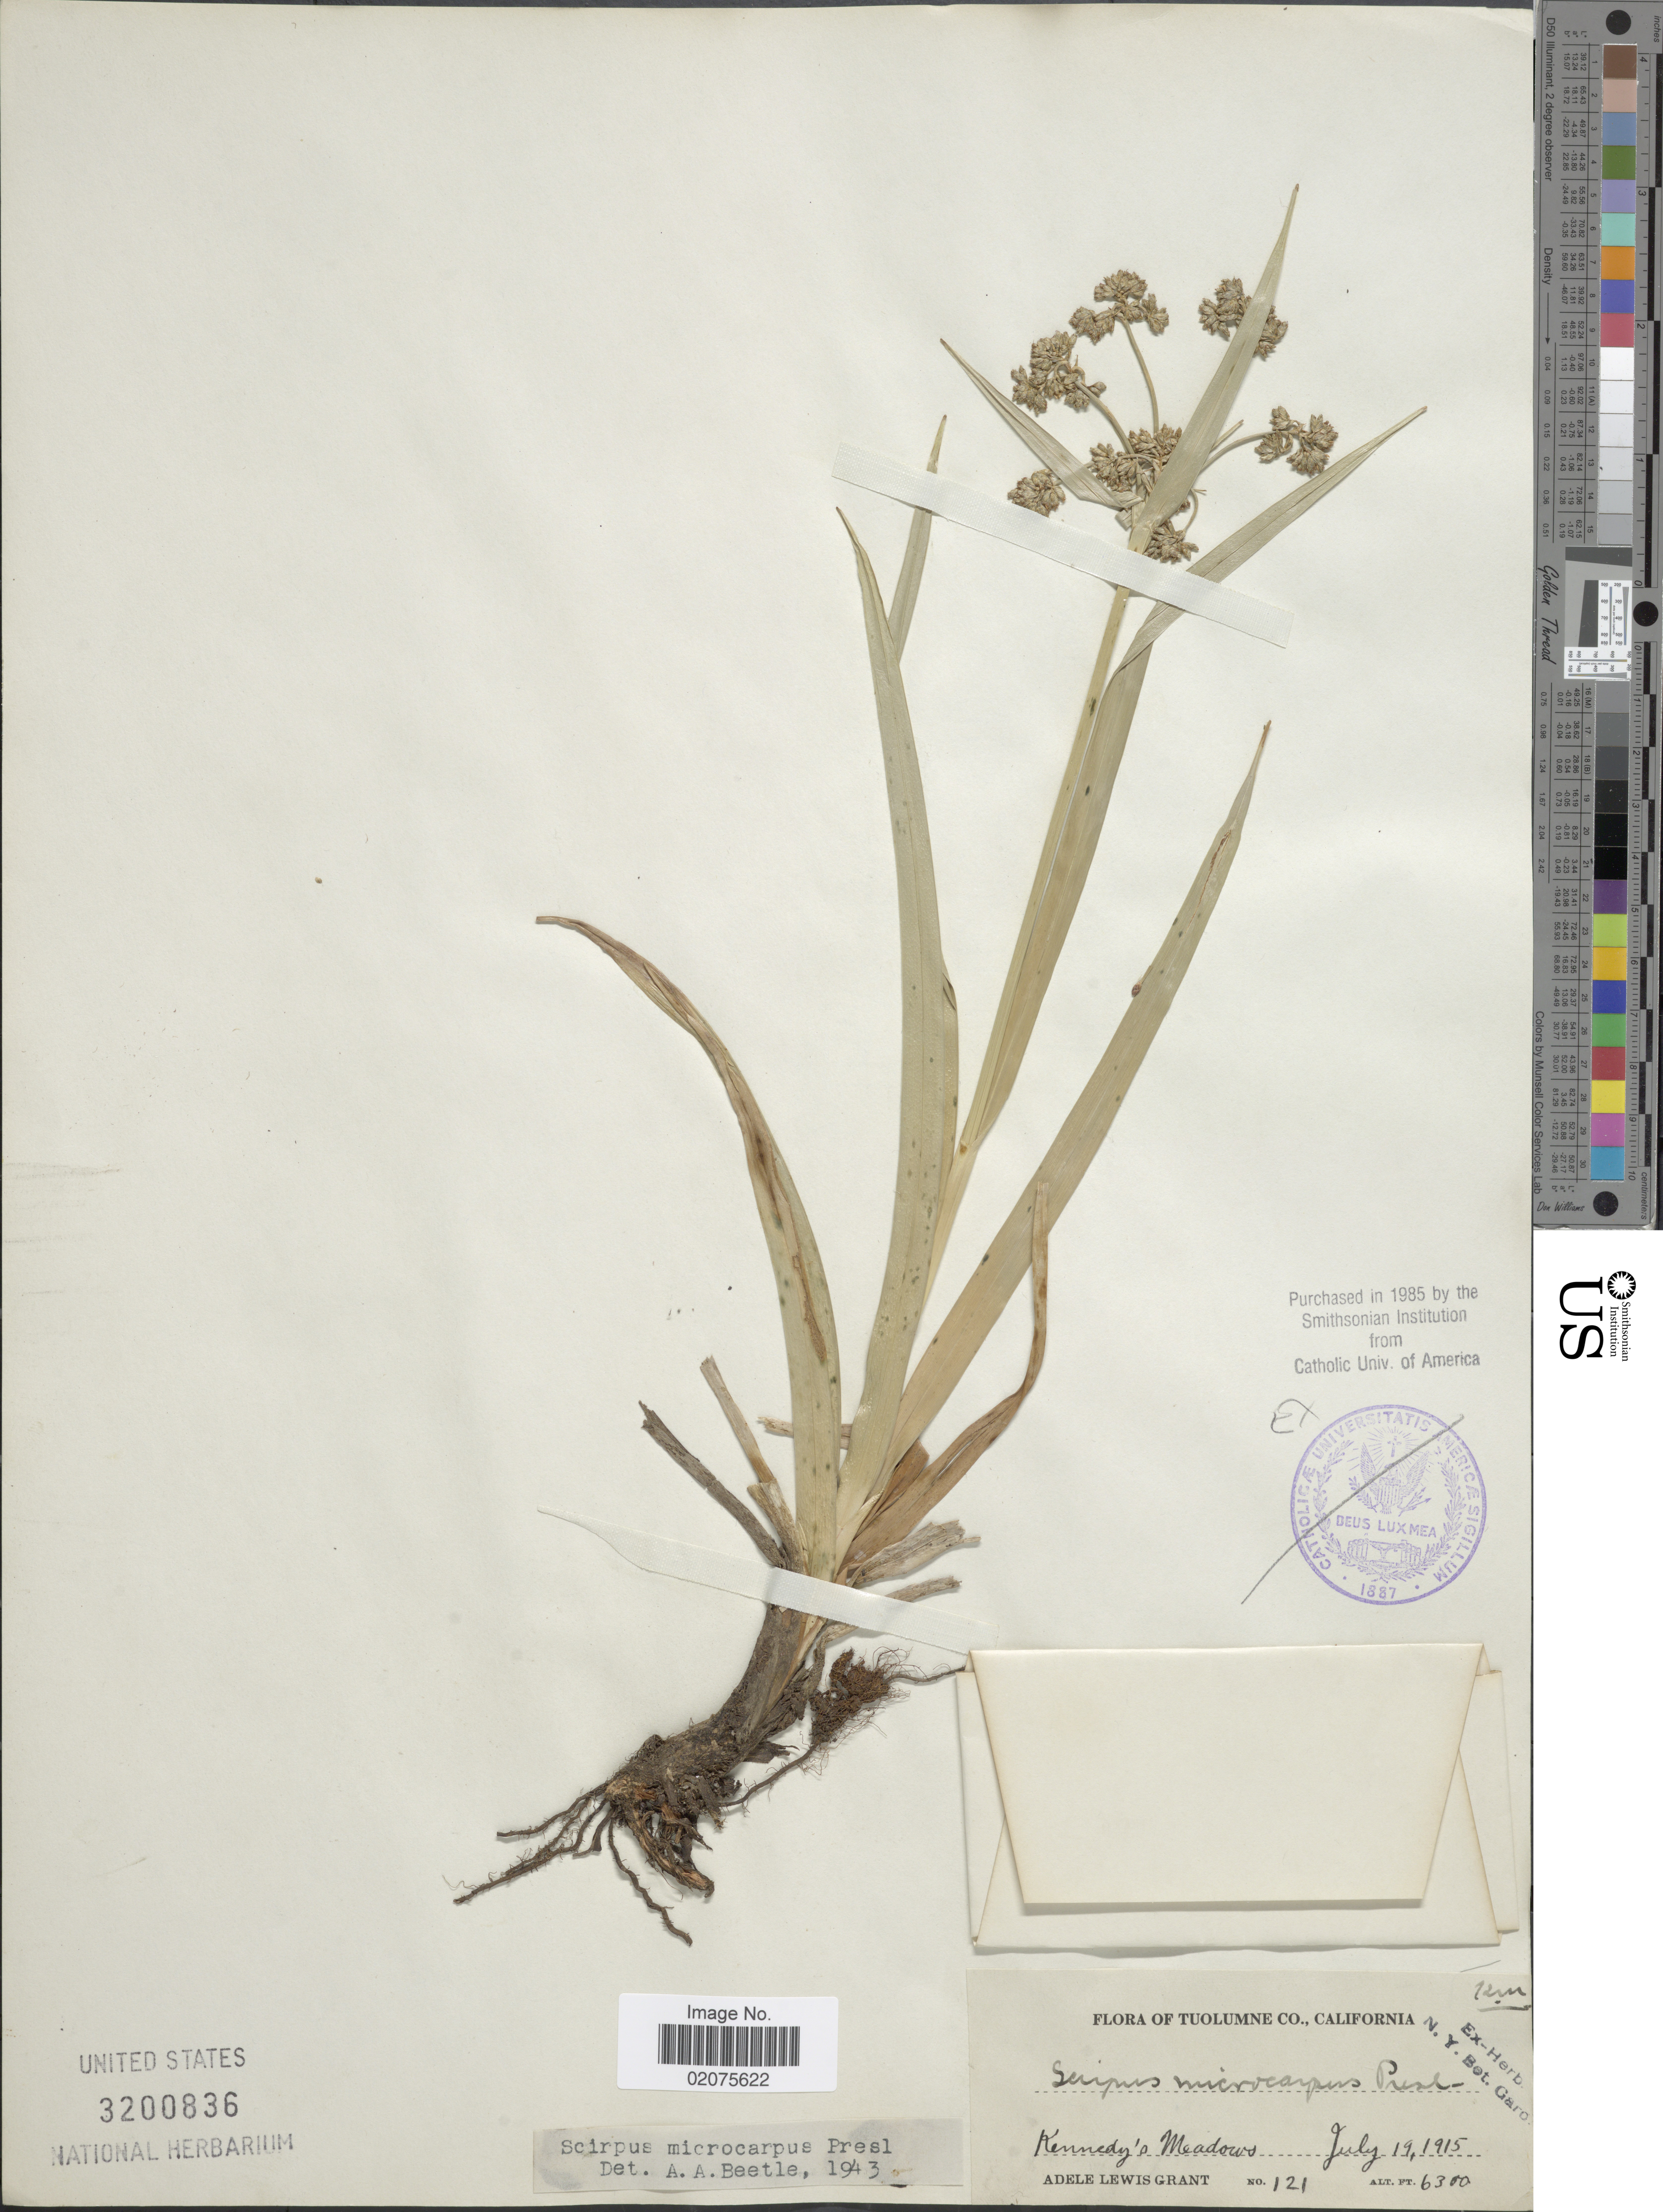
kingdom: Plantae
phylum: Tracheophyta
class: Liliopsida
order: Poales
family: Cyperaceae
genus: Scirpus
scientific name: Scirpus microcarpus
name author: J. Presl & C. Presl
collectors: A. L. Grant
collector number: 121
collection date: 1915-07-19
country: United States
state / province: California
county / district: Tuolumne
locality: Tuolumne Co., Kennedy's Meadows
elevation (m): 1920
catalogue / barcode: US 3200836